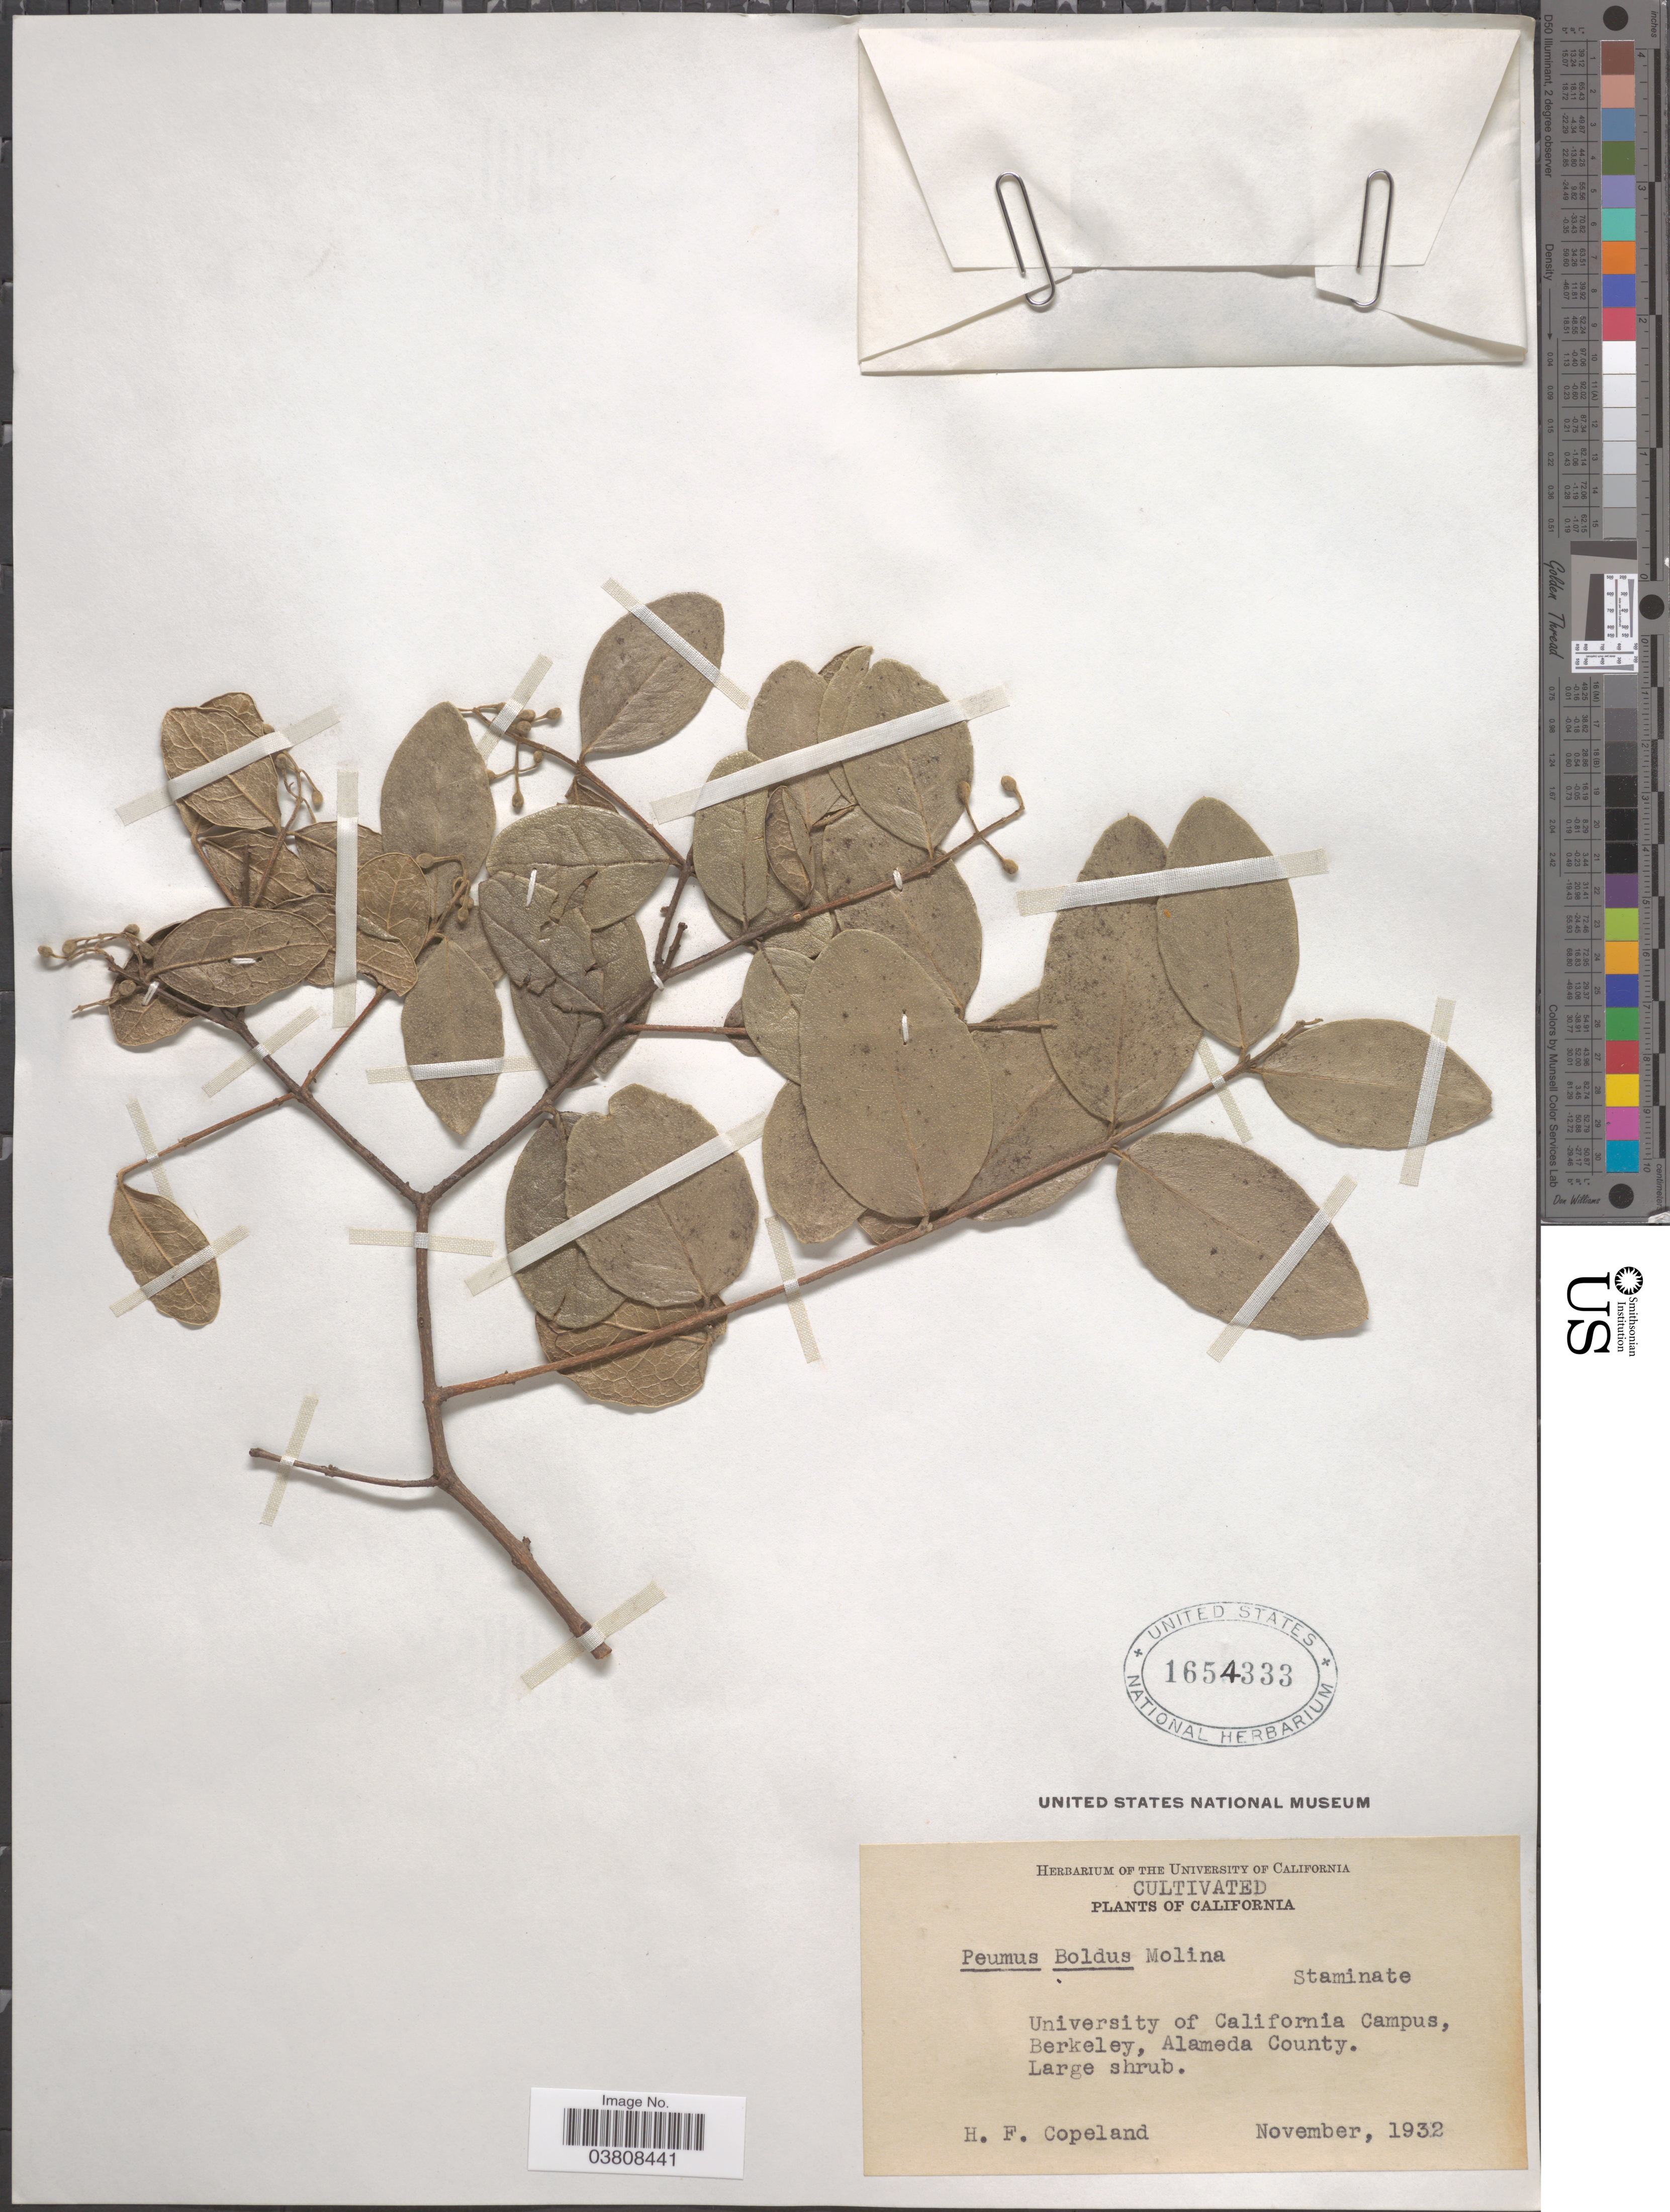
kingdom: Plantae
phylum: Tracheophyta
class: Magnoliopsida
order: Laurales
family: Monimiaceae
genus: Peumus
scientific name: Peumus boldus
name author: Molina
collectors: H. F. Copeland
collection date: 1932-11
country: United States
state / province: California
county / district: Alameda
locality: University of California Campus, Berkeley, Alameda County.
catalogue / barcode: US 1654333